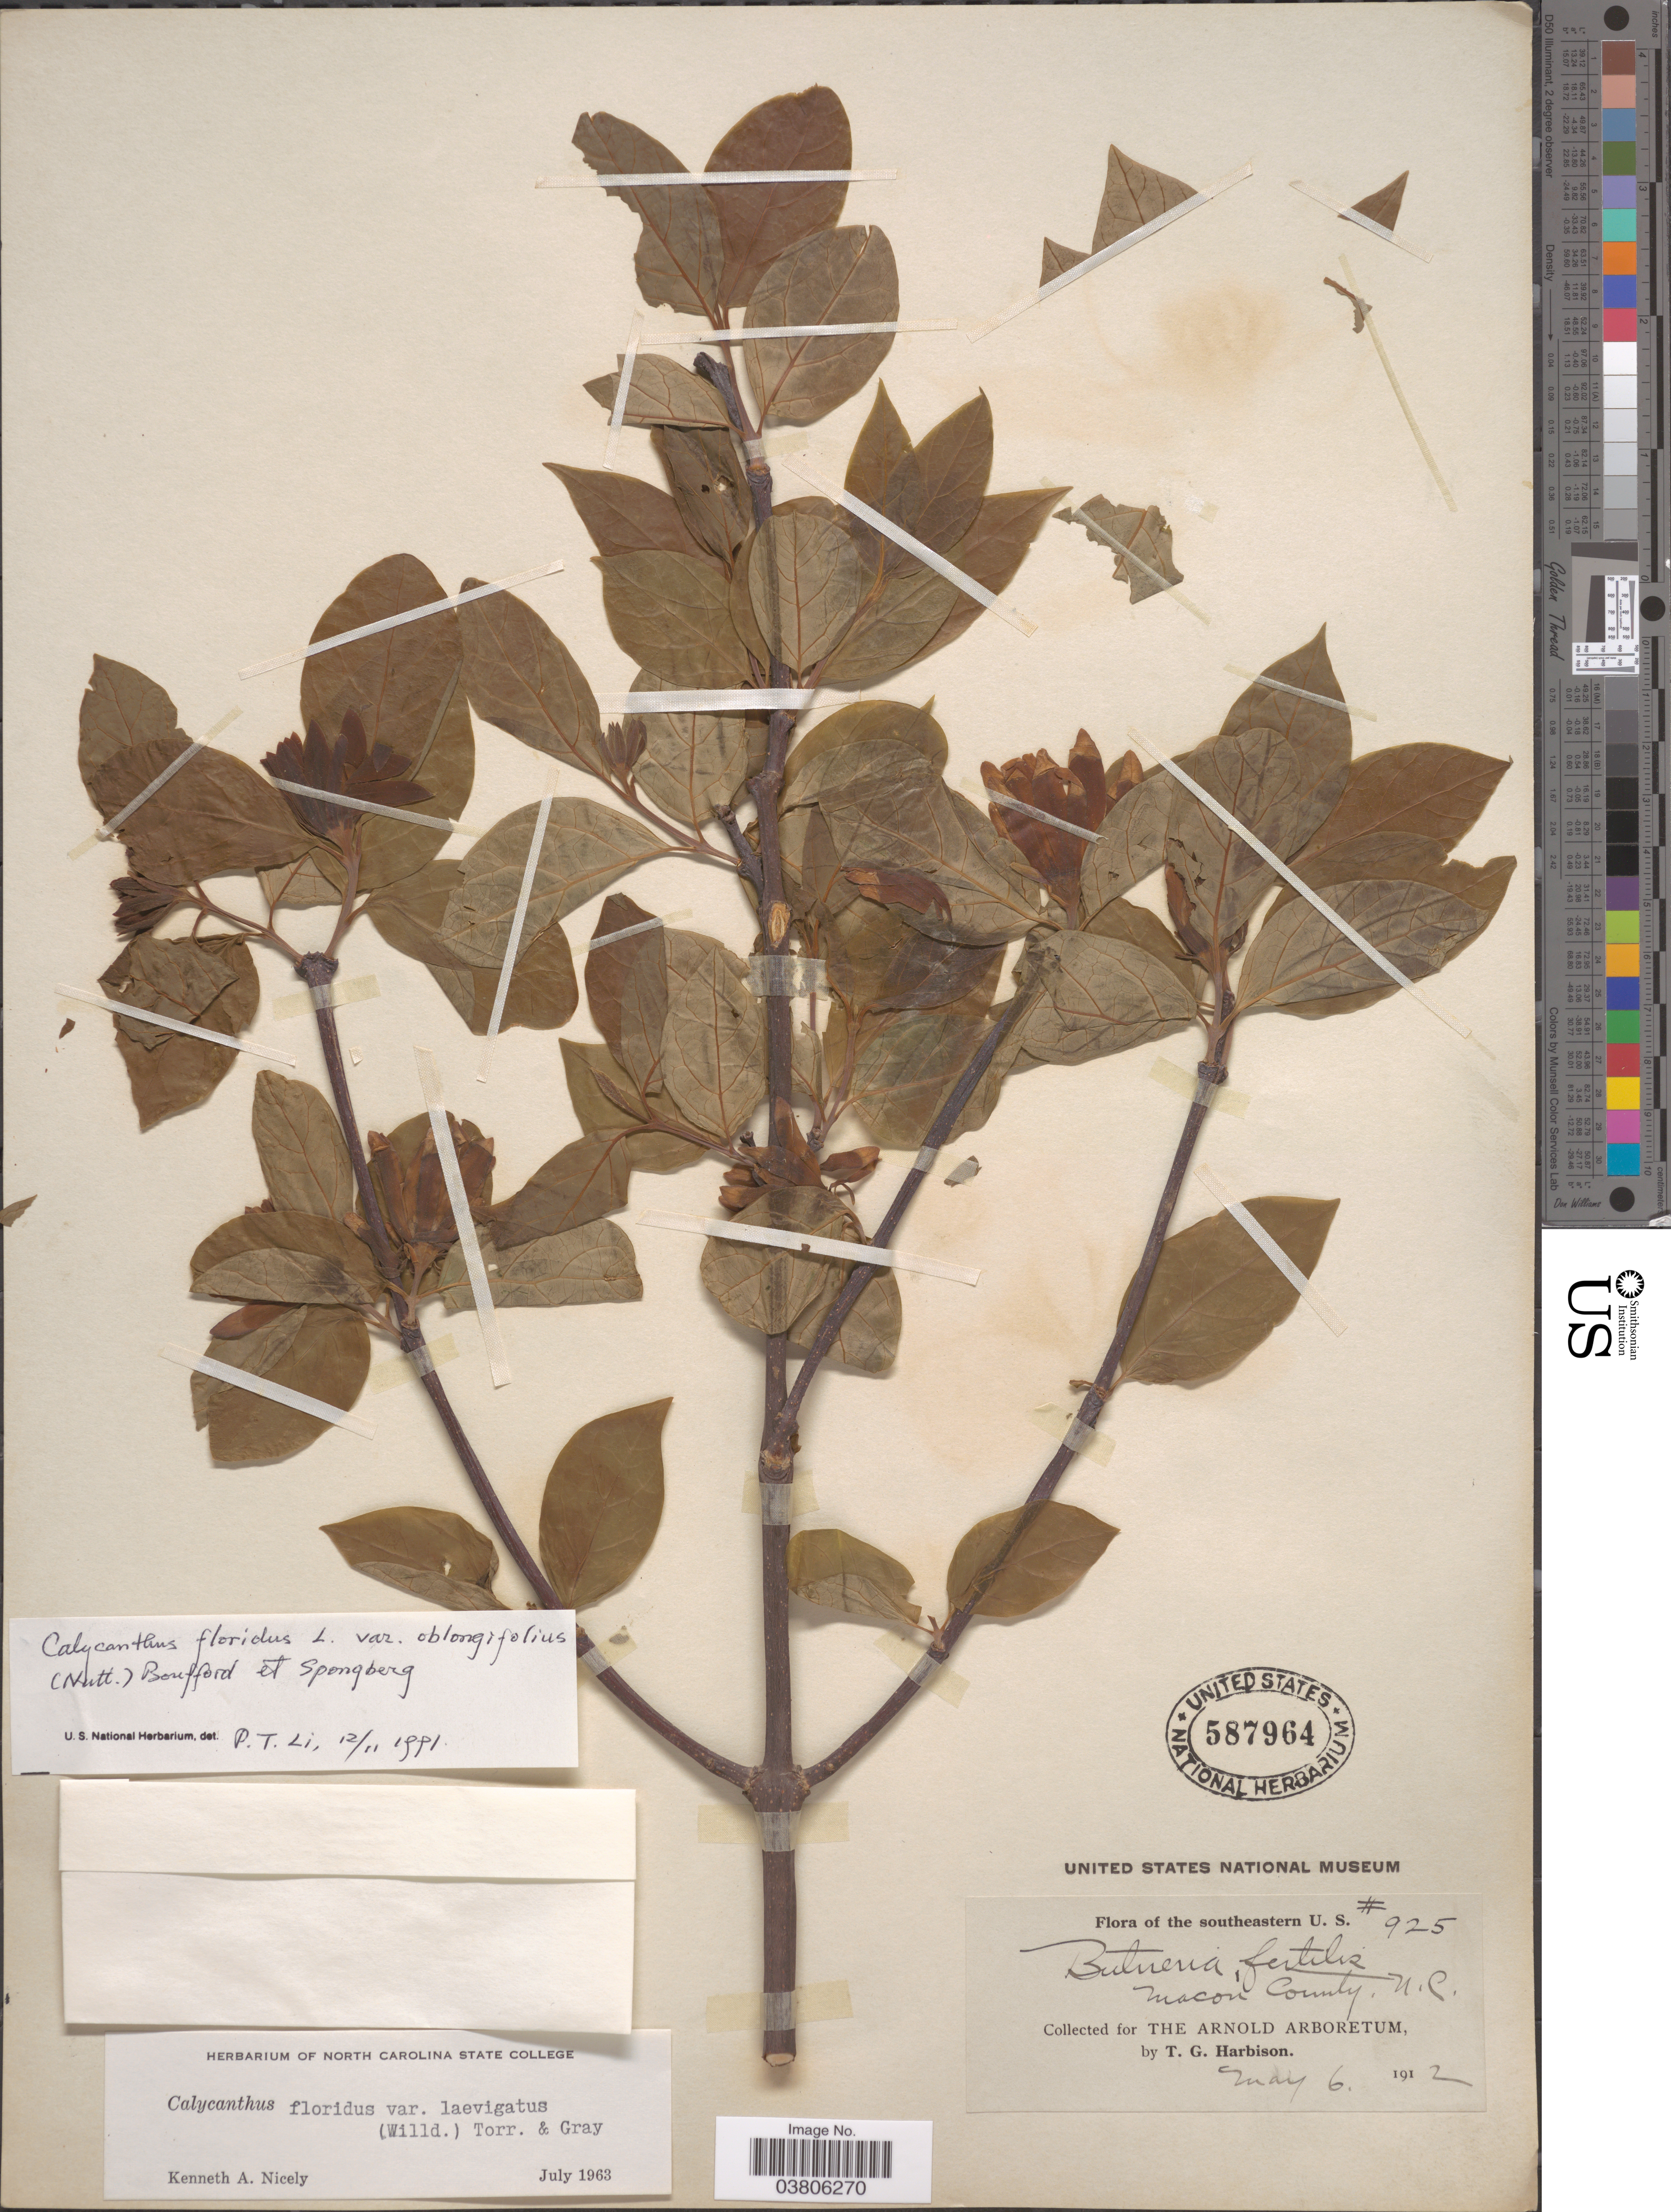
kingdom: Plantae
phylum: Tracheophyta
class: Magnoliopsida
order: Laurales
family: Calycanthaceae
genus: Calycanthus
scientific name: Calycanthus floridus var. laevigatus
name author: (Willd.) Torr. & A. Gray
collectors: T. Harbison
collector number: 925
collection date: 1912-05-06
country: United States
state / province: North Carolina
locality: Southeastern U. S. Macon County.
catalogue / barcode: US 587964